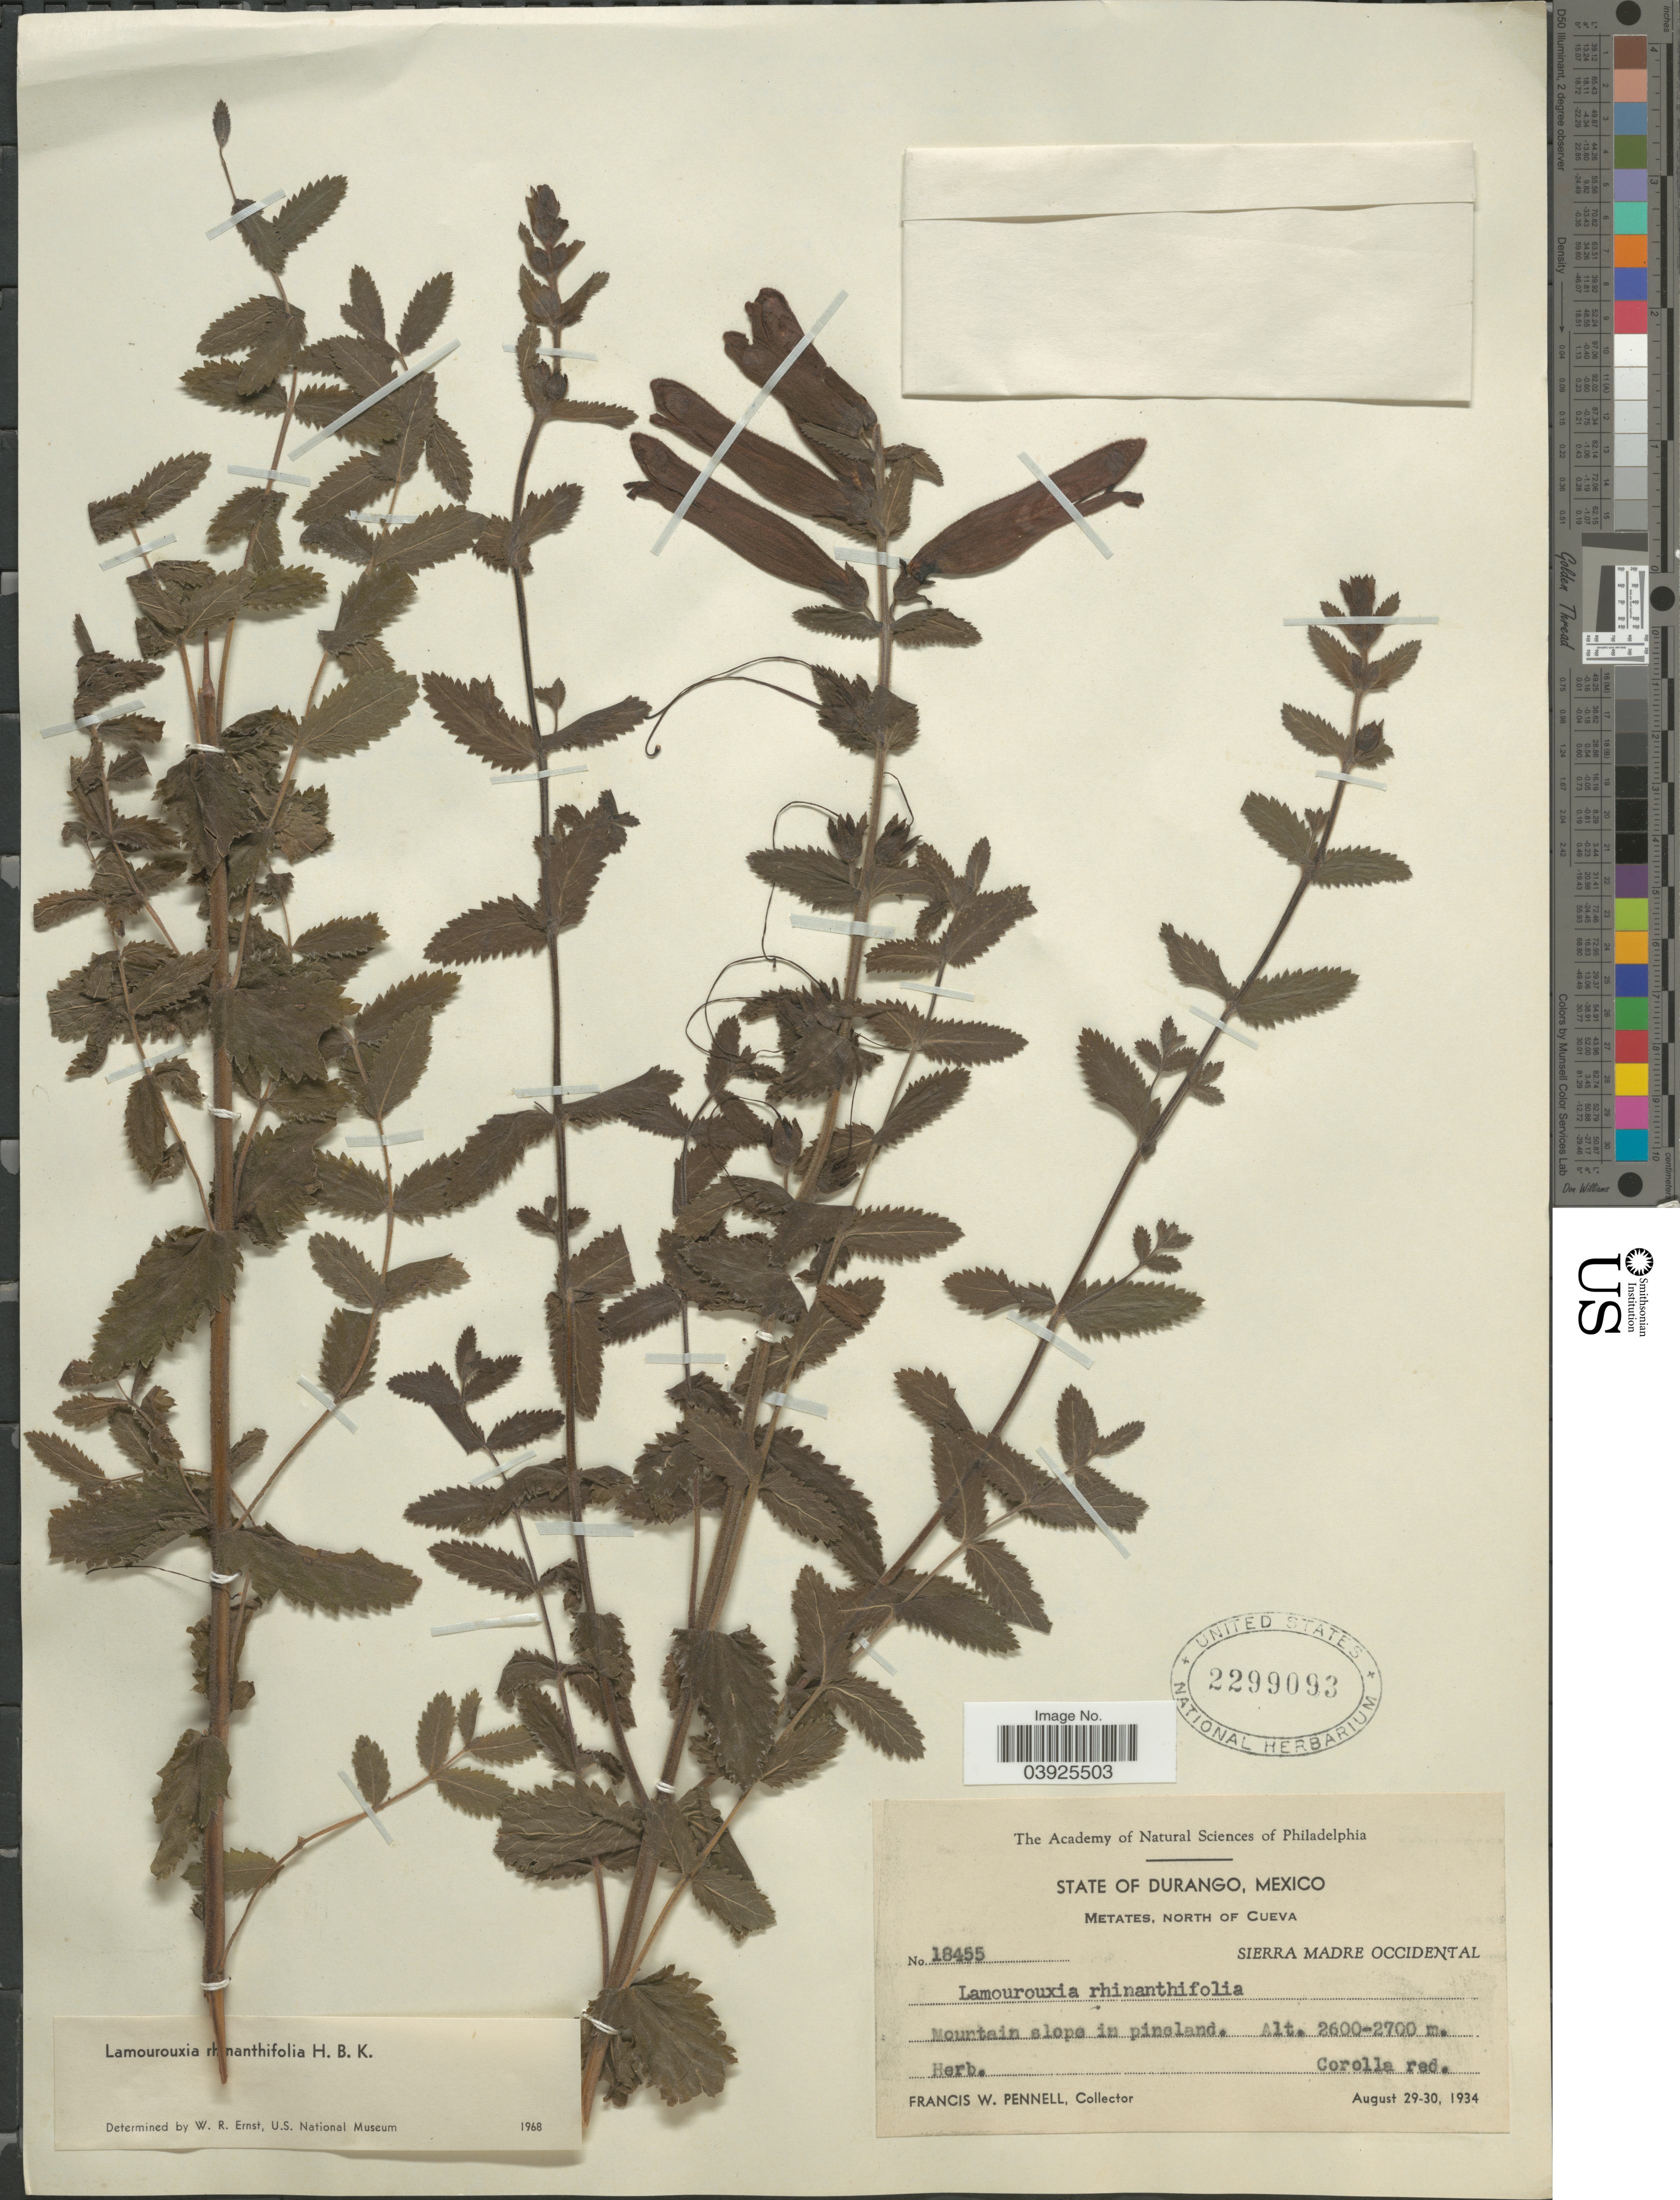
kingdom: Plantae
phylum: Tracheophyta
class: Magnoliopsida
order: Lamiales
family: Orobanchaceae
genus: Lamourouxia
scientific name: Lamourouxia rhinanthifolia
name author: Kunth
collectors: F. W. Pennell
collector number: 18455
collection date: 1934-08-29/1934-08-30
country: Mexico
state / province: Durango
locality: Metates, North of Cueva. Sierra Madre Occidental.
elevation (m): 2600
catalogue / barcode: US 2299093